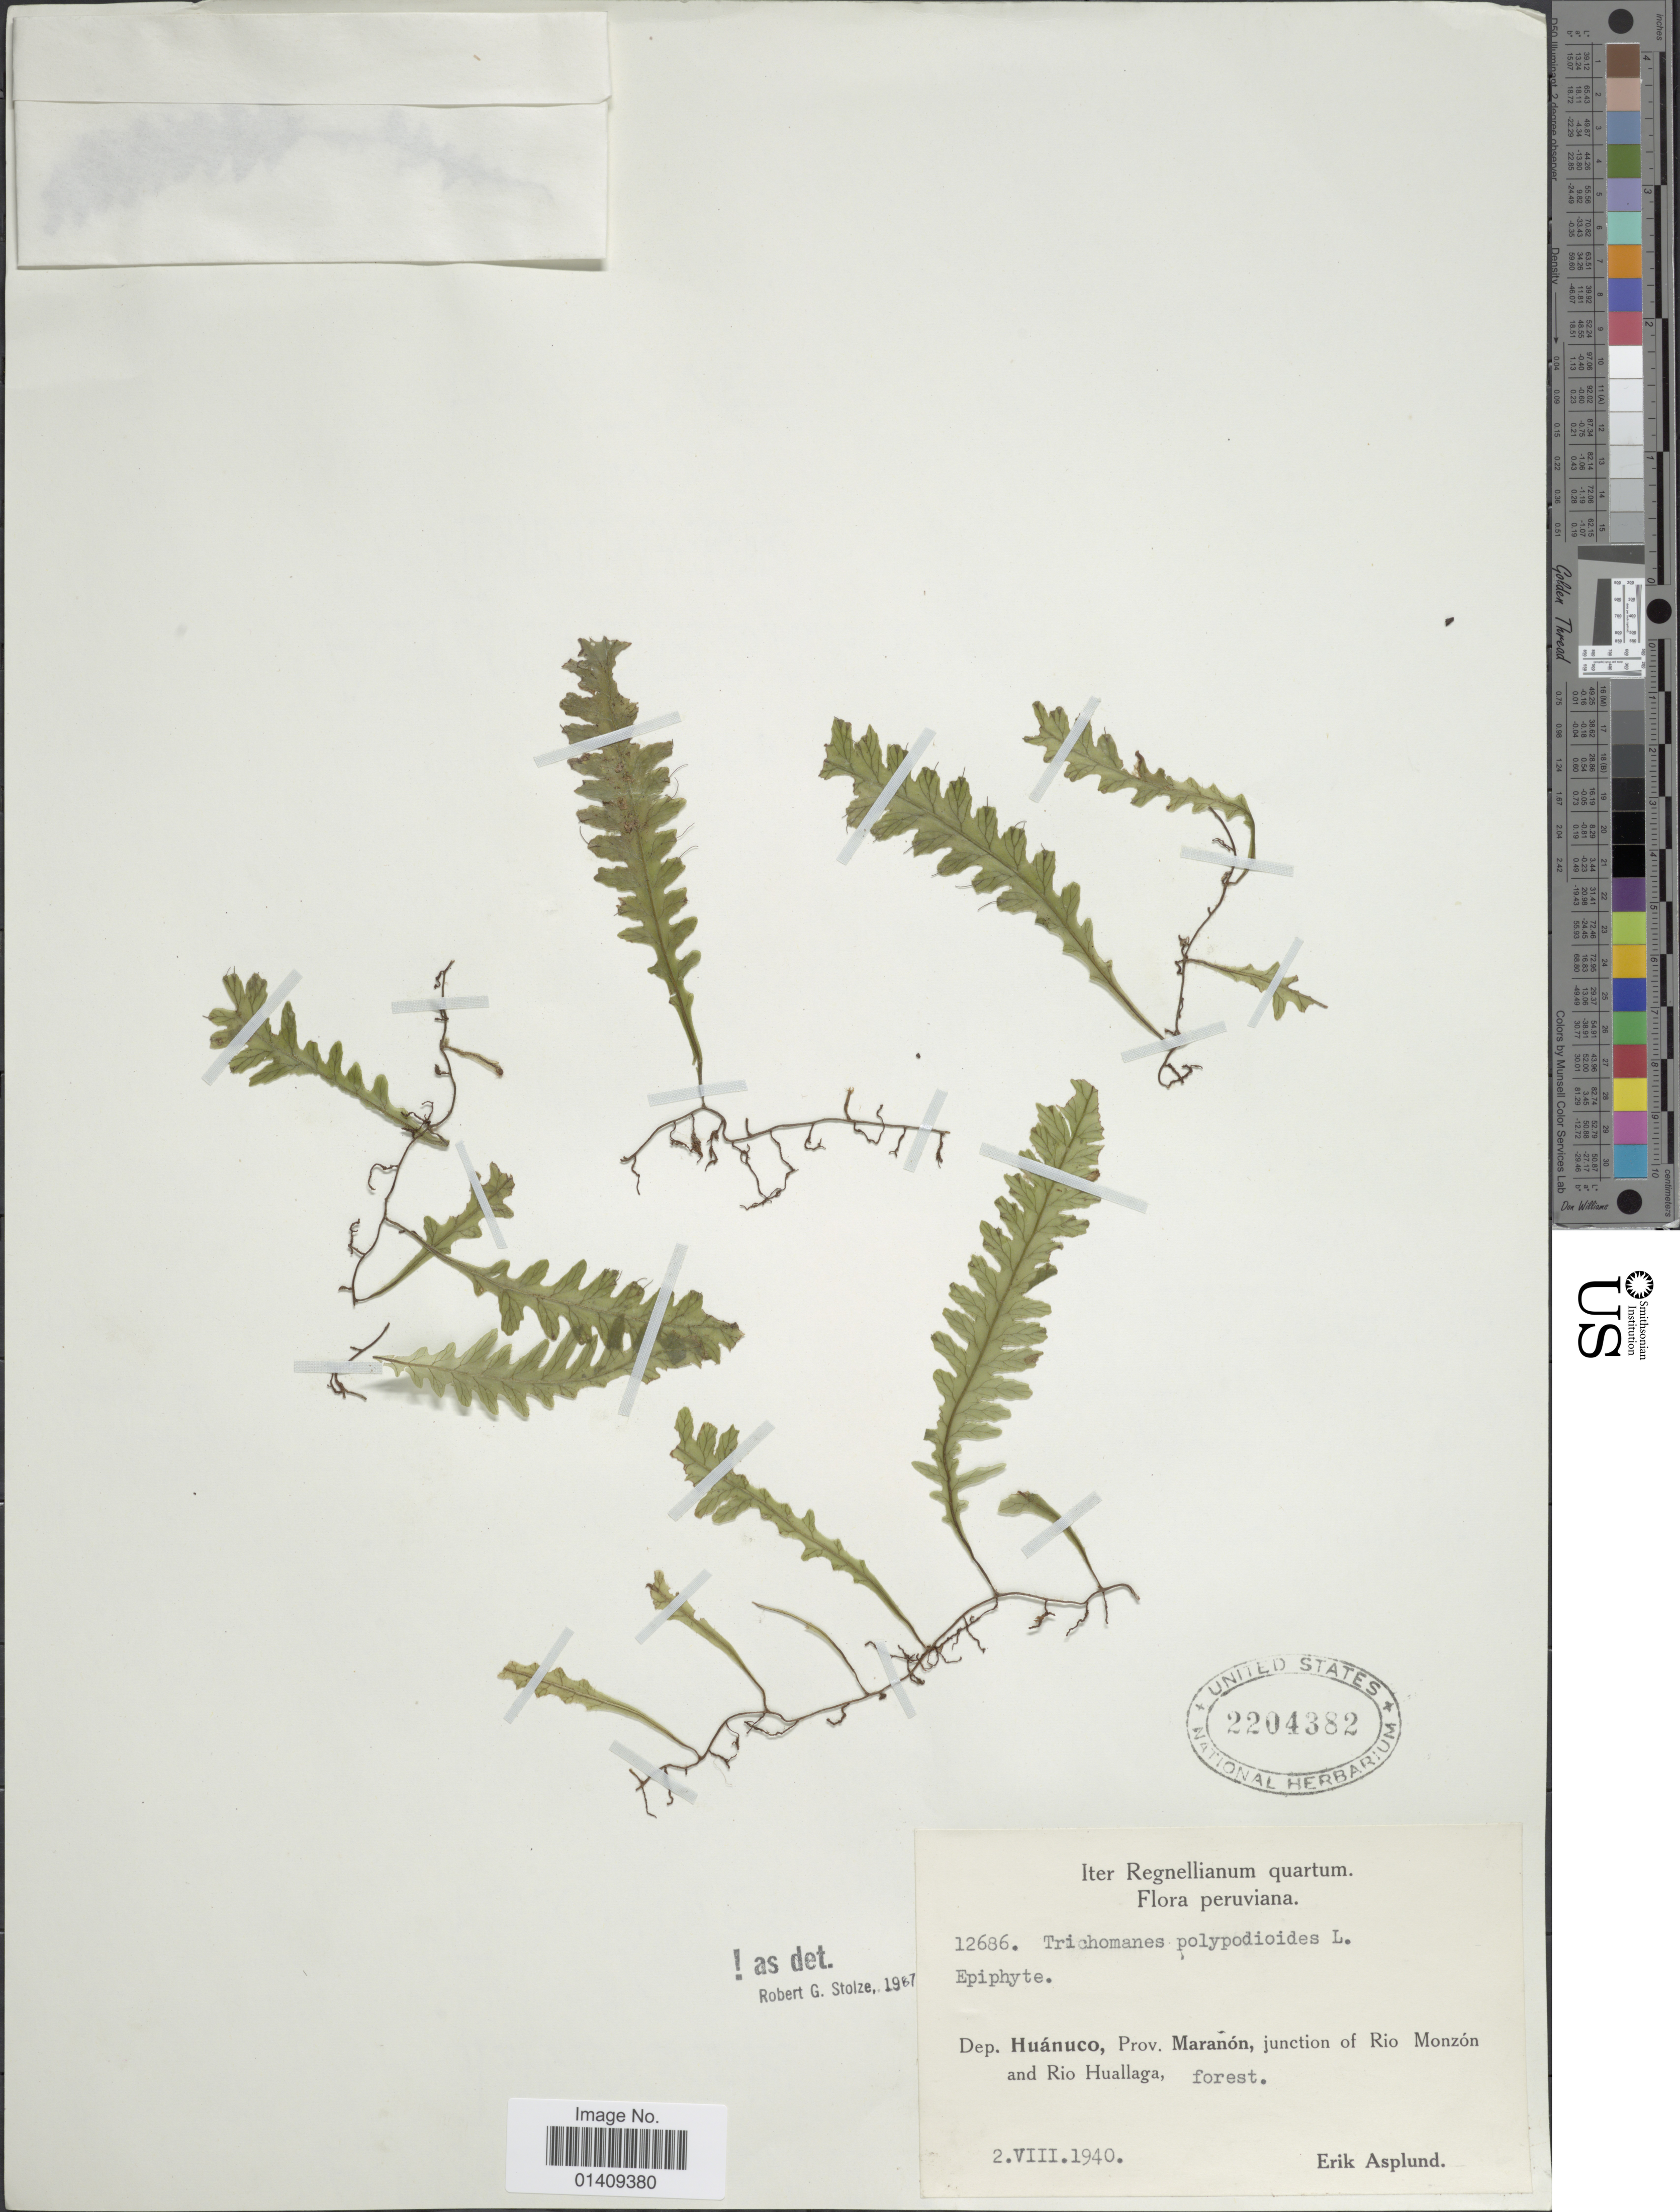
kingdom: Plantae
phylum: Tracheophyta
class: Polypodiopsida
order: Hymenophyllales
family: Hymenophyllaceae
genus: Trichomanes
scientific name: Trichomanes polypodioides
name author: L.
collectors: E. Asplund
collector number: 12686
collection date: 1940-08-02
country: Peru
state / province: Huánuco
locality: Dep. Huanuco prov. Maranon junction of Rio Monzon and Rio Hualaga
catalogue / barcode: US 2204382